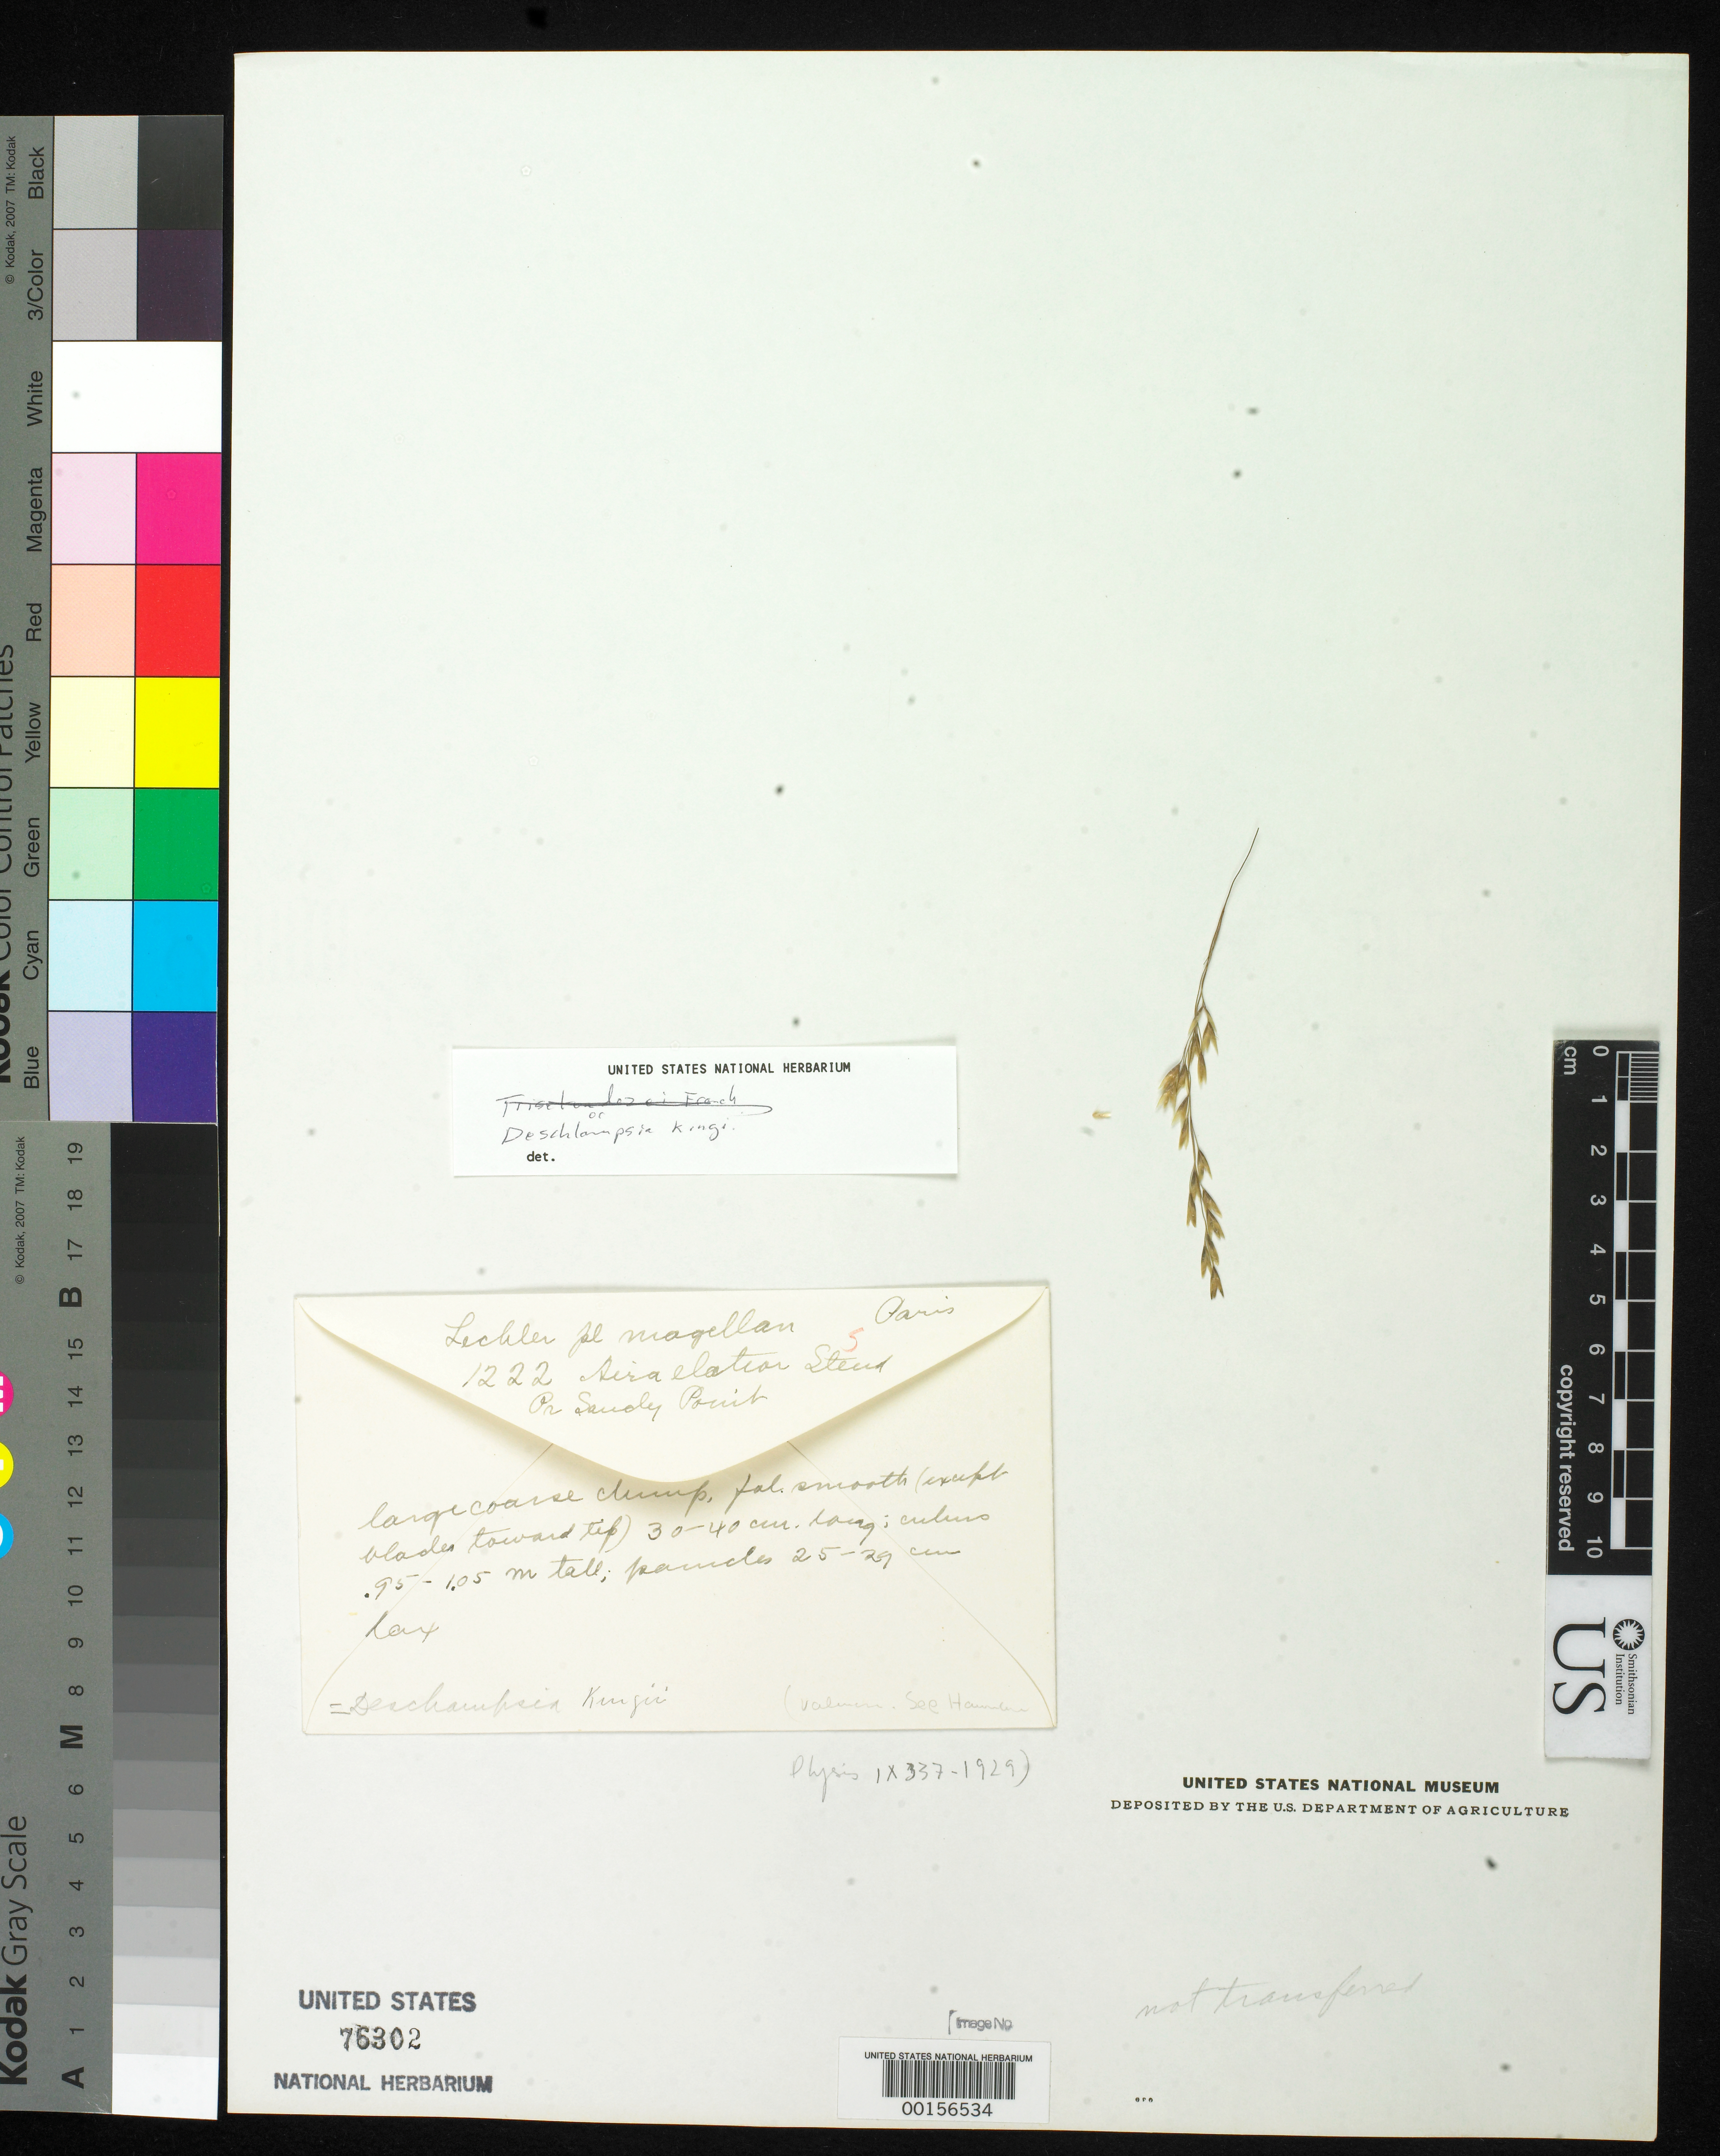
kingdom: Plantae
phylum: Tracheophyta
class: Liliopsida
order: Poales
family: Poaceae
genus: Aira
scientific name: Aira elatior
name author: Steud.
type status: Type Fragment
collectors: W. Lechler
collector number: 1222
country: Chile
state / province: Magallanes y de la Antártica Chilena (XII)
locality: Sandy Point.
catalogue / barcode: US 76302